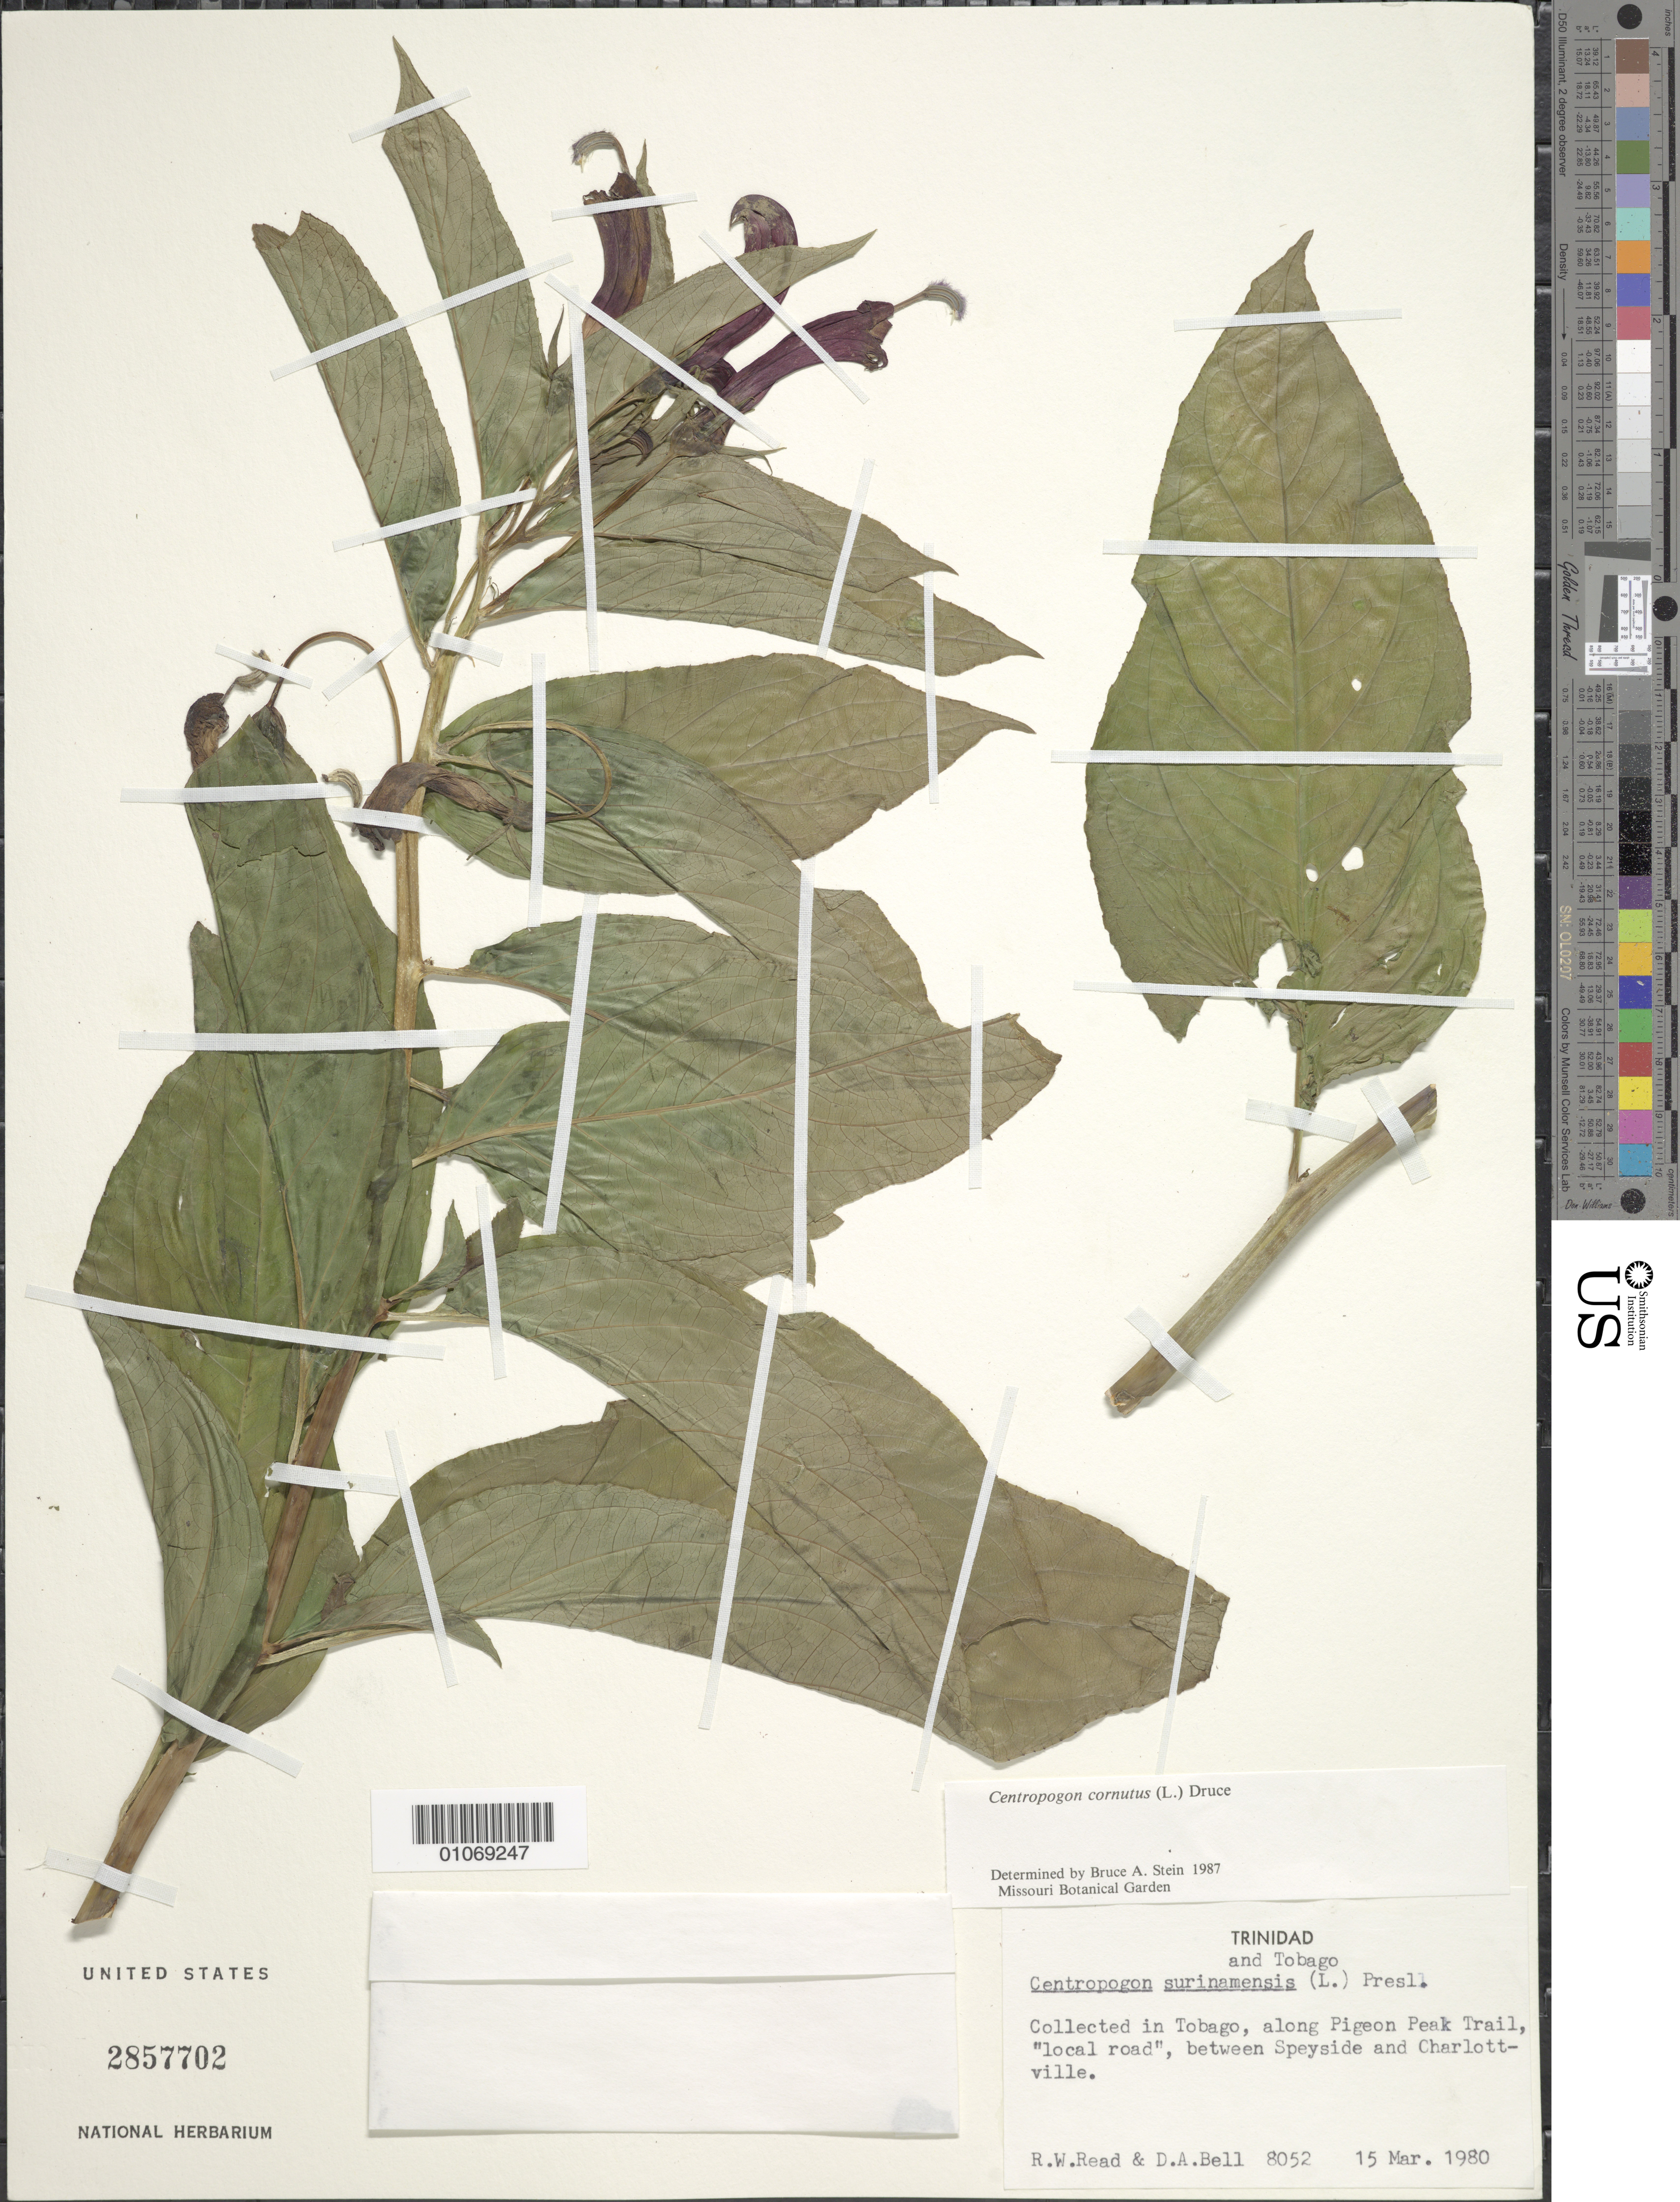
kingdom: Plantae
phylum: Tracheophyta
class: Magnoliopsida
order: Asterales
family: Campanulaceae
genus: Centropogon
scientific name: Centropogon cornutus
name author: (L.) Druce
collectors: R. W. Read & D. A. Bell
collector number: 8502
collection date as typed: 15 Mar 1980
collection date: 1980-03-15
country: Trinidad and Tobago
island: Tobago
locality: Along Pigeon Peak Trail, "local road", between Speyside and Charlotteville.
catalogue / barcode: US 2857702